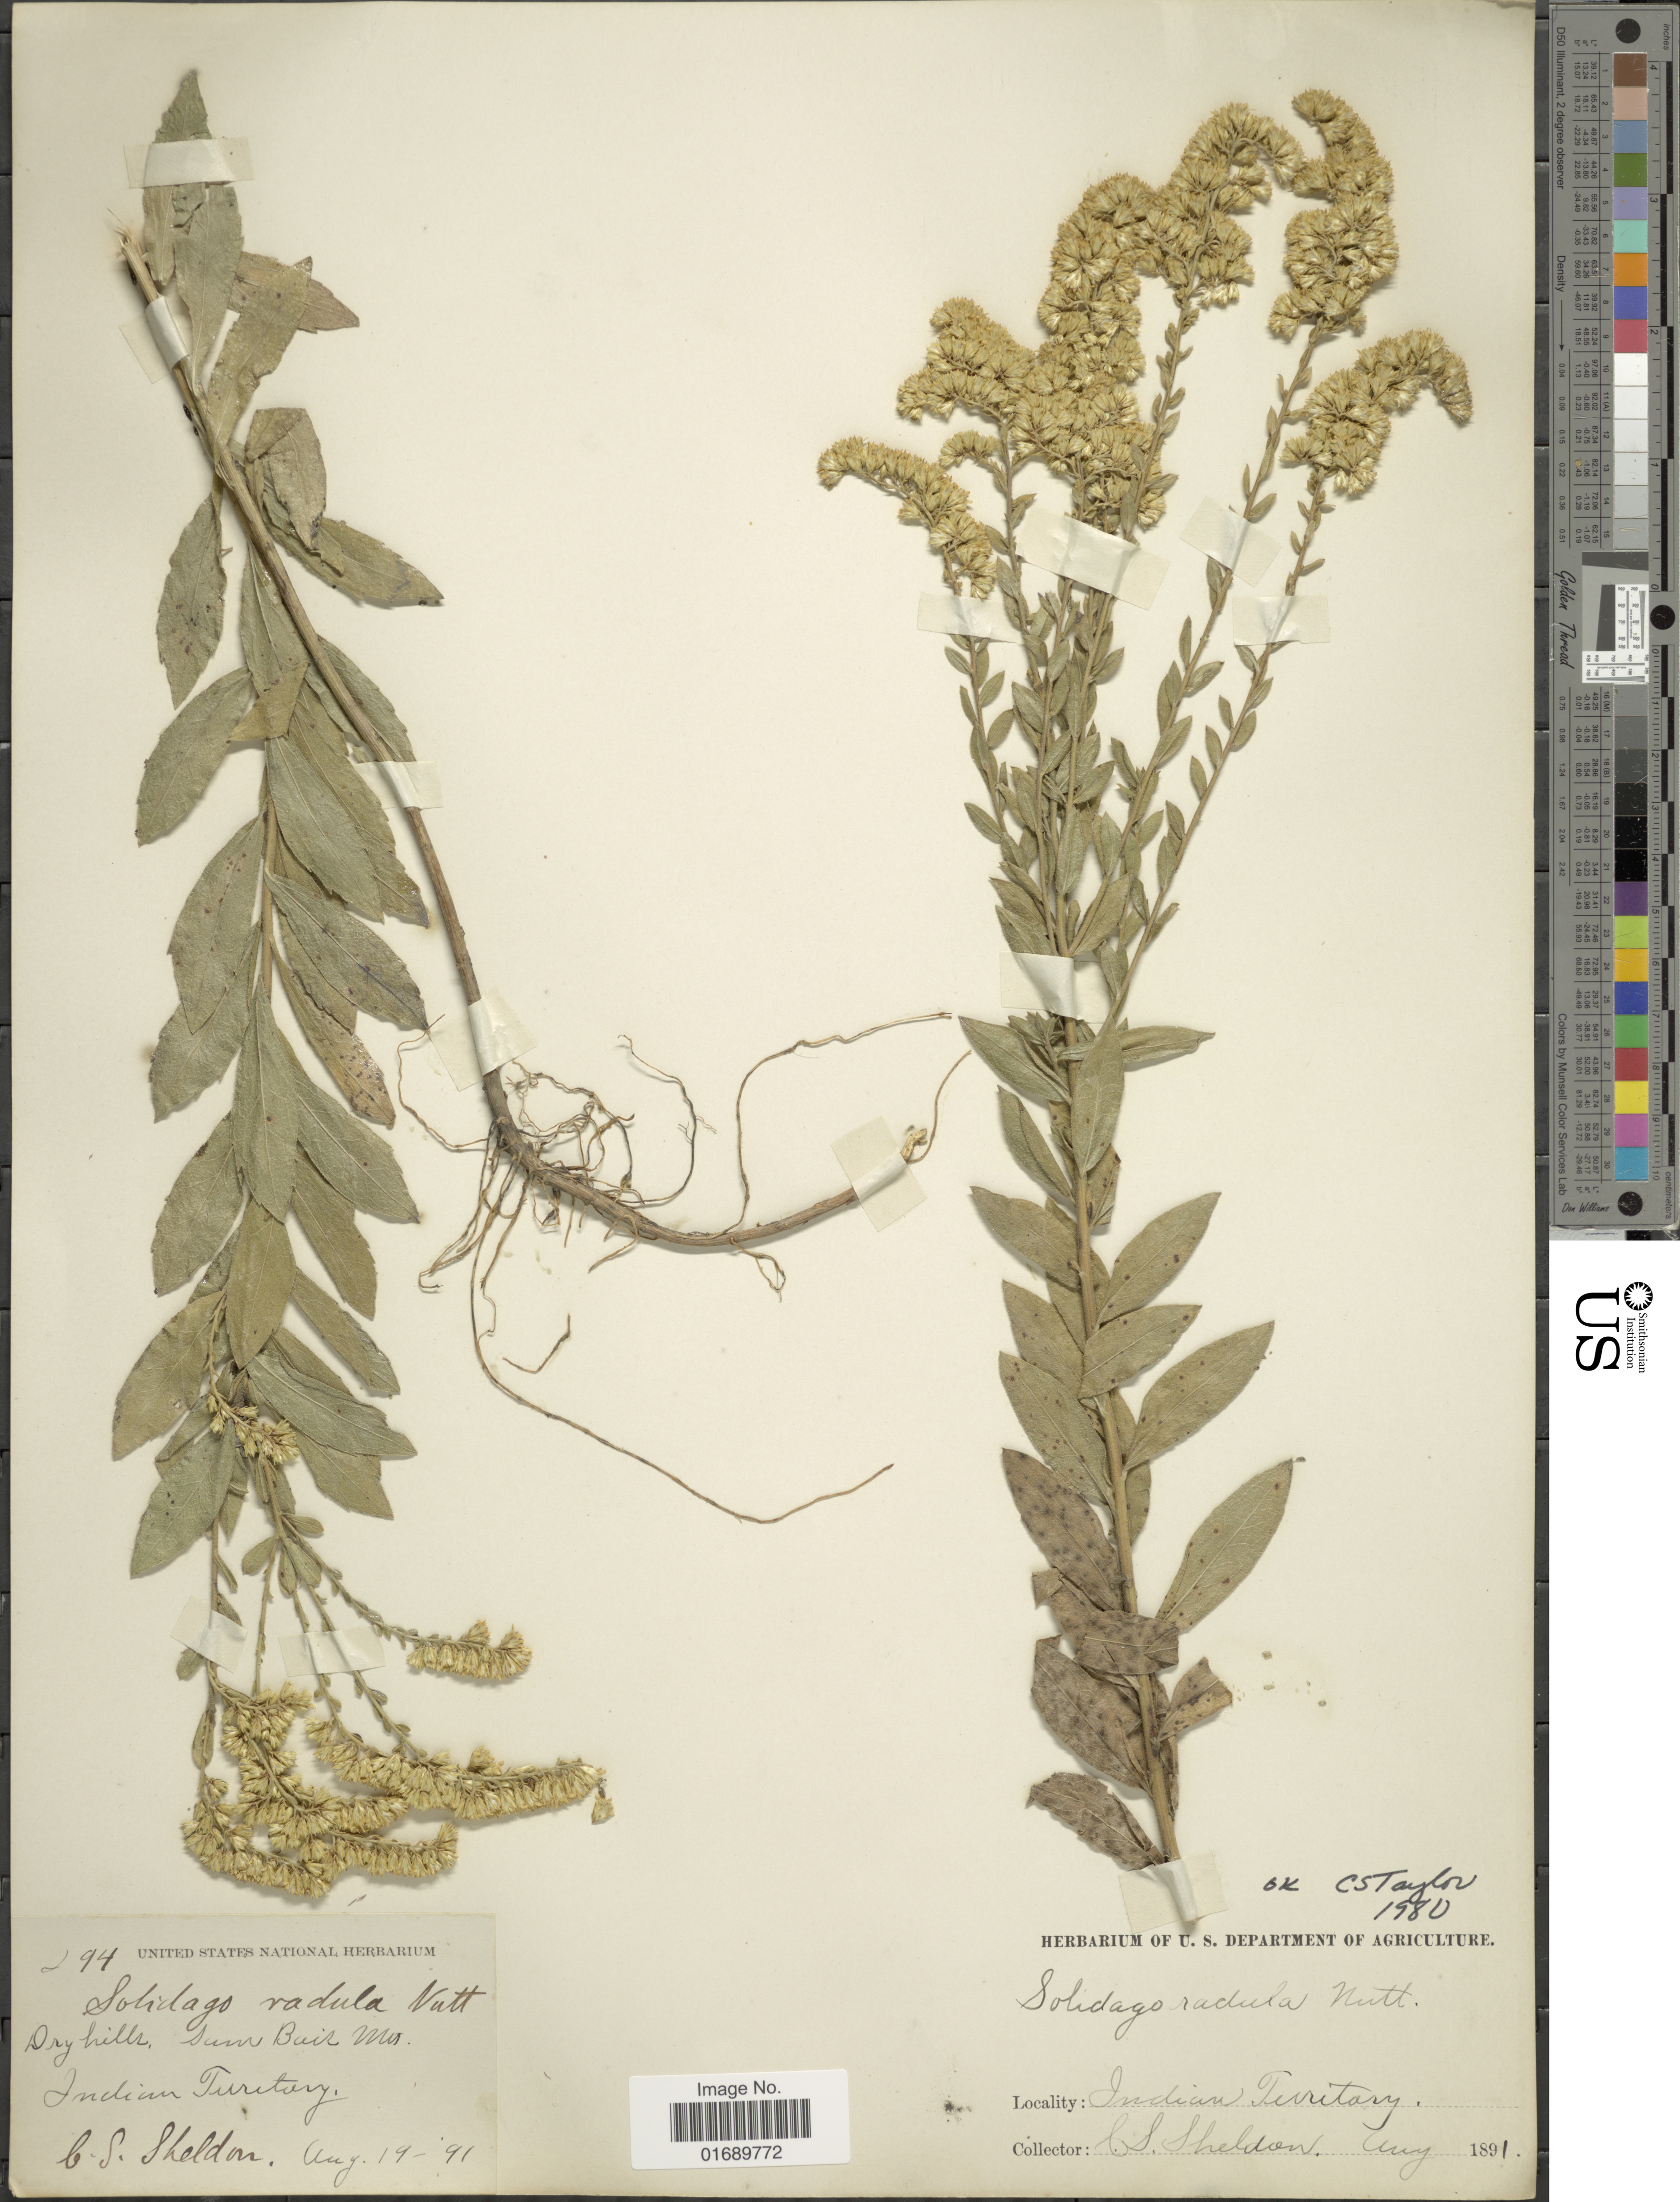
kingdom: Plantae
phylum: Tracheophyta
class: Magnoliopsida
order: Asterales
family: Asteraceae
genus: Solidago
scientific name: Solidago radula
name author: Nutt.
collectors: C. S. Sheldon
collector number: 94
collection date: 1891-08-19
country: United States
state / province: Oklahoma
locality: Dry hills, Sam Bair Mts, Indian Territory